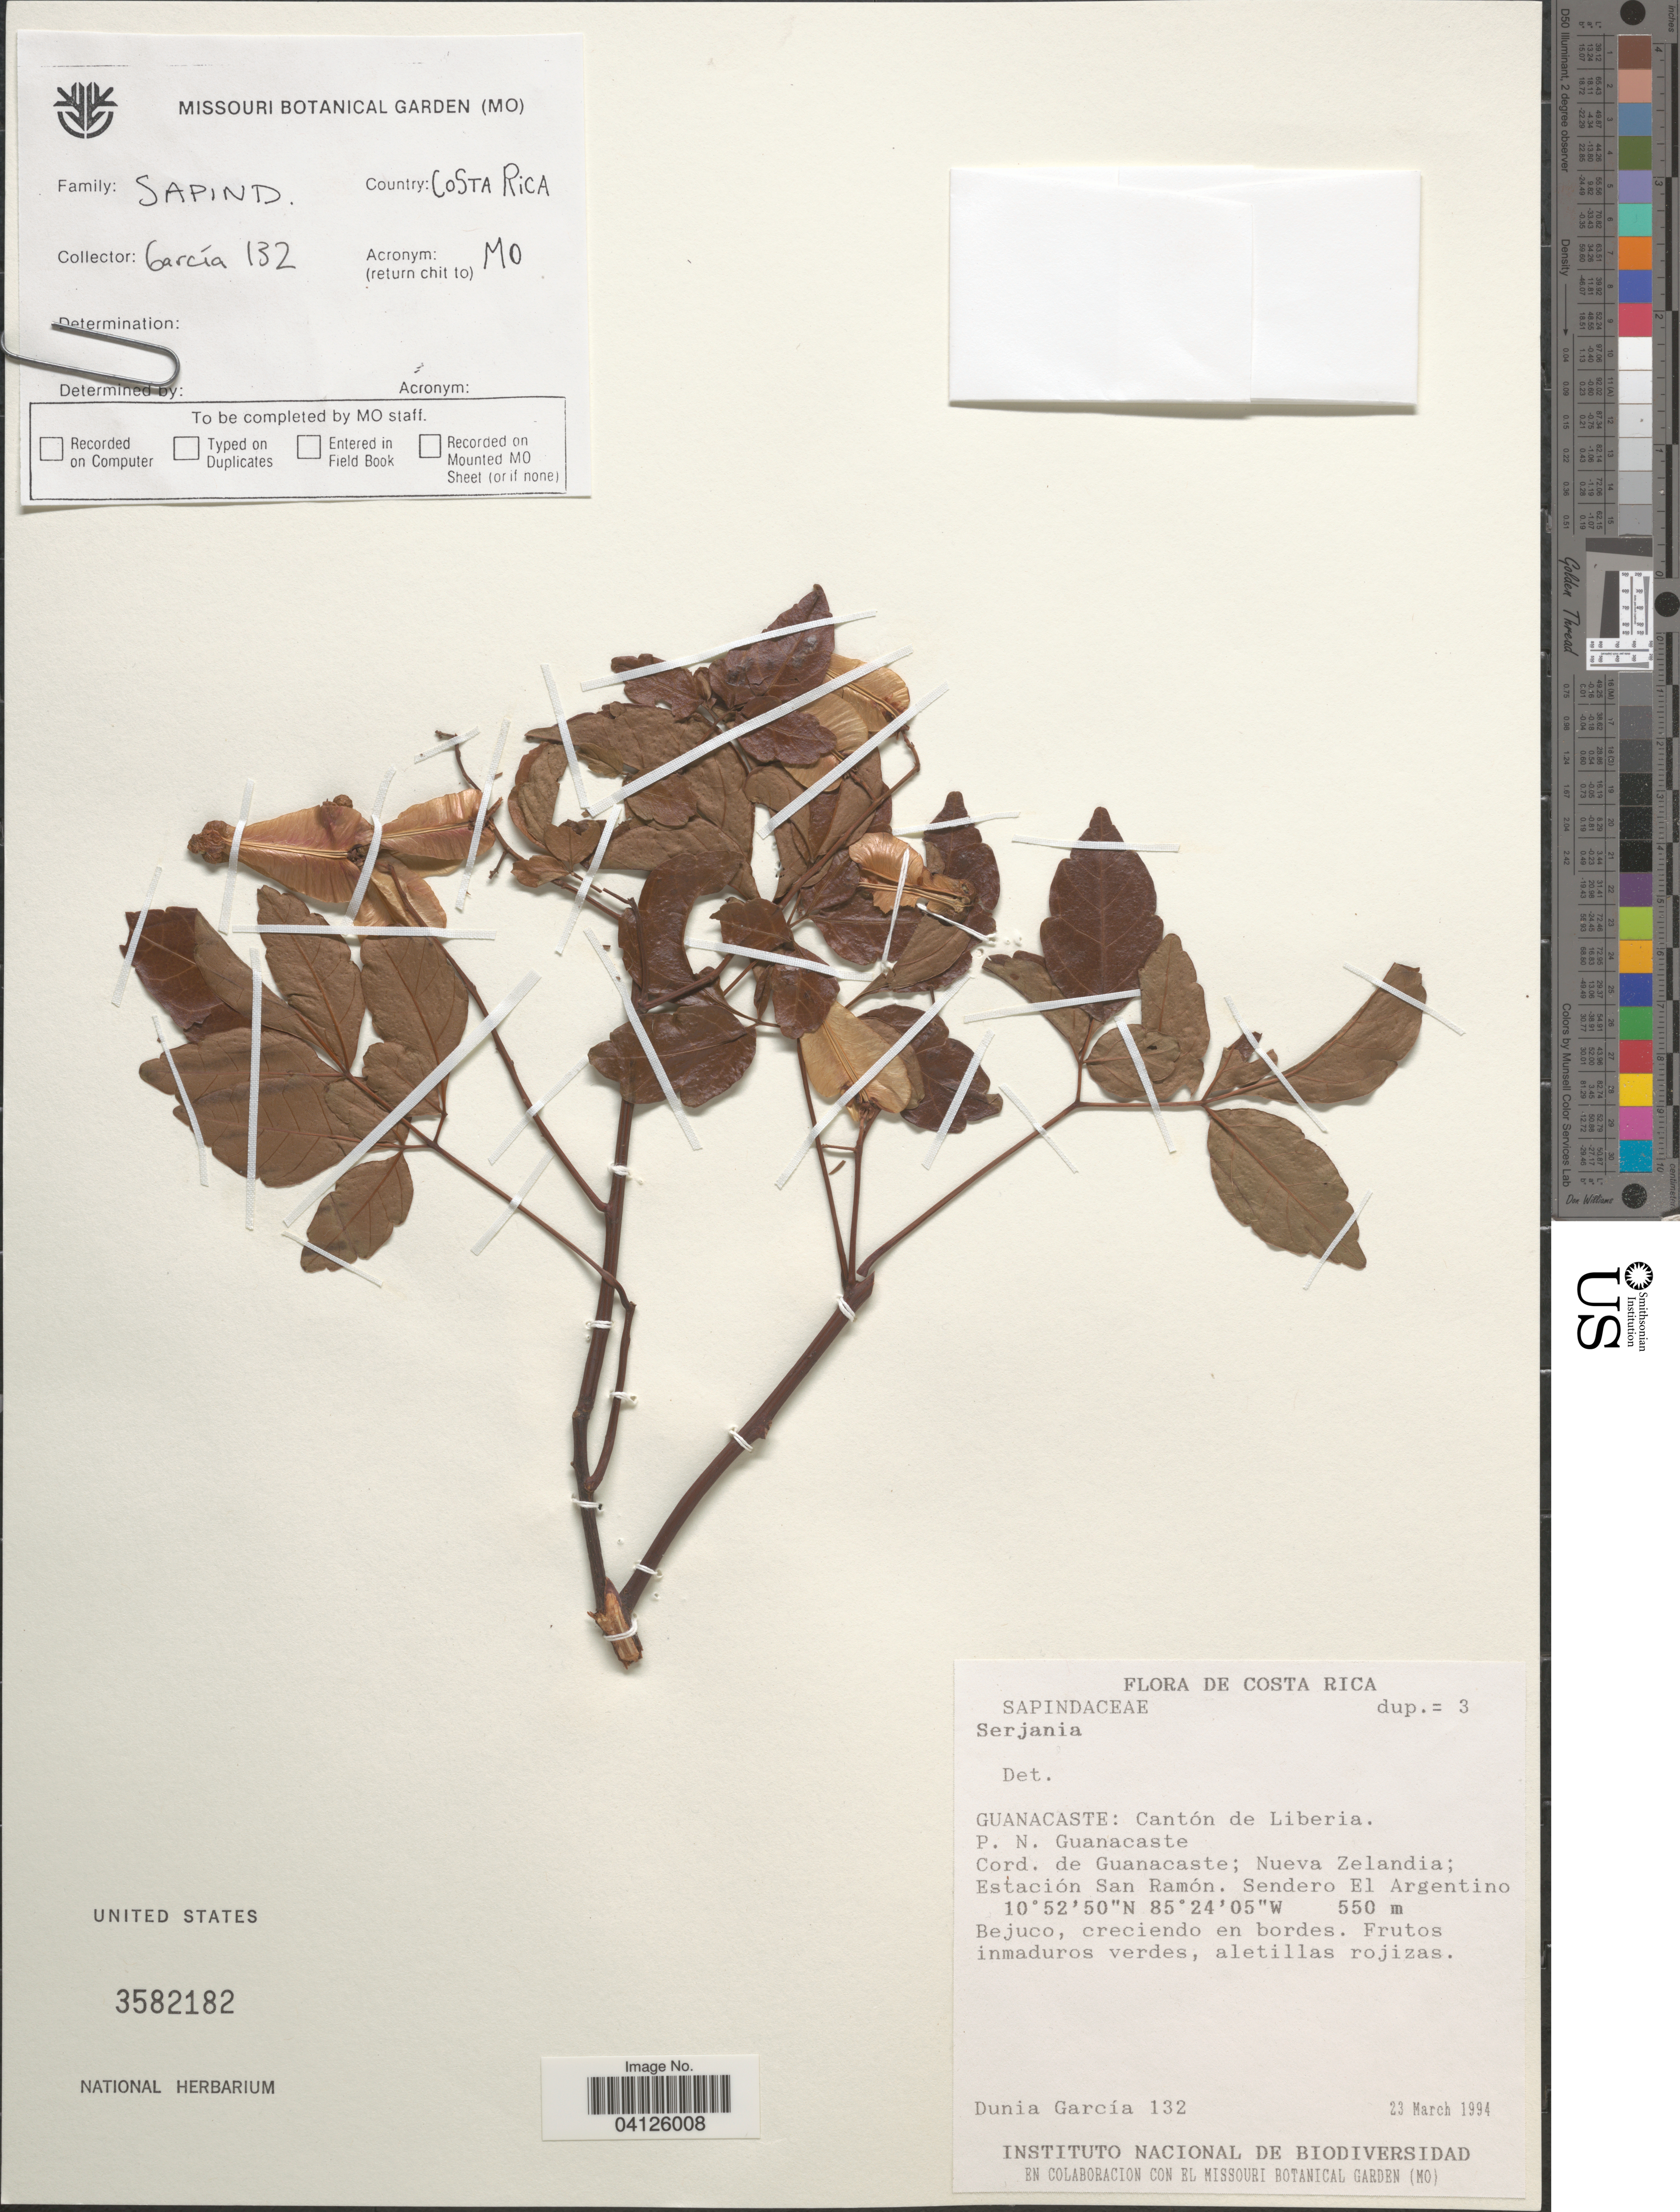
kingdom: Plantae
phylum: Tracheophyta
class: Magnoliopsida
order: Sapindales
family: Sapindaceae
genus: Serjania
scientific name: Serjania membranacea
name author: Splitg.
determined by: Acevedo-Rodriguez, P., (US), Smithsonian Institution - National Museum of Natural History (UNITED STATES)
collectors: D. García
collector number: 132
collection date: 1994-03-23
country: Costa Rica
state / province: Guanacaste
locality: Cantón de Liberia. P. N. Guanacaste. Cord. de Guanacaste; Nueva Zelandia; Estación San Ramón. Sendero El Argentino.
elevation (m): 550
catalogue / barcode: US 3582182